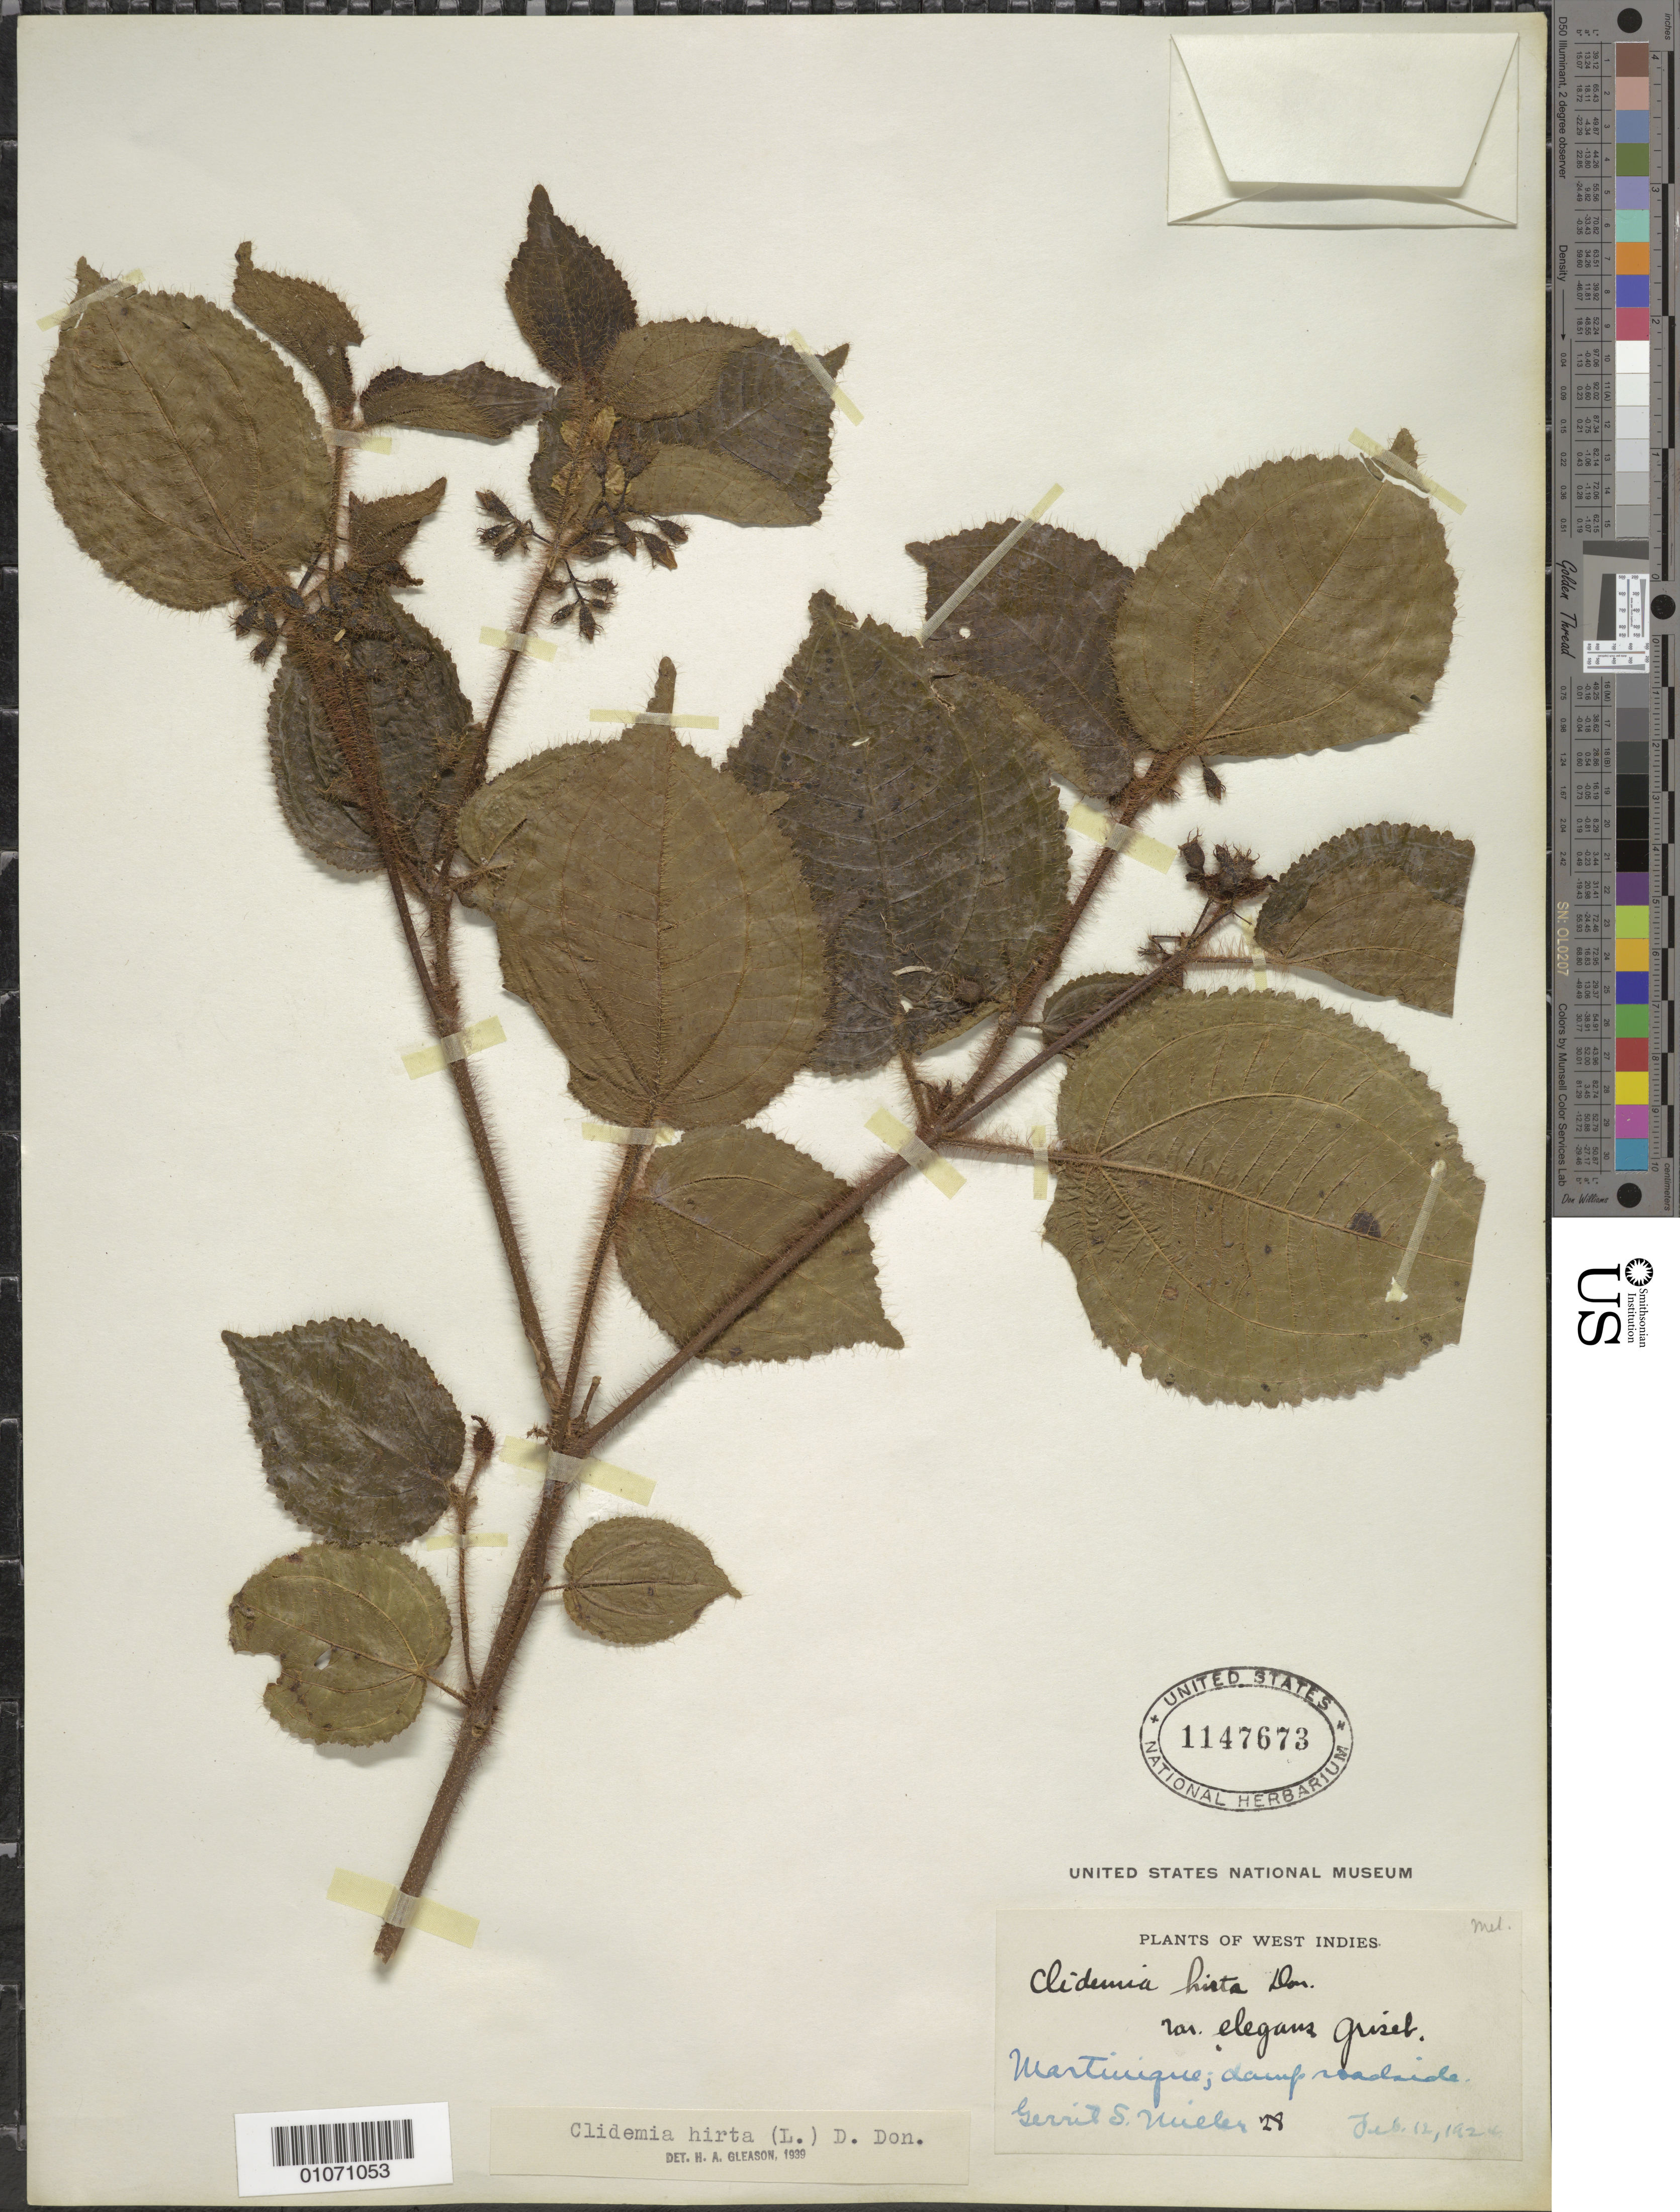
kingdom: Plantae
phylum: Tracheophyta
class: Magnoliopsida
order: Myrtales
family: Melastomataceae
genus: Clidemia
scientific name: Clidemia hirta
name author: (L.) D. Don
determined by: Gleason, H. A.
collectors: G. S. Miller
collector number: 28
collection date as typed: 12 Feb 1924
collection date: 1924-02-12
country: Martinique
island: Martinique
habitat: Damp roadside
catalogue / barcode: US 1147673